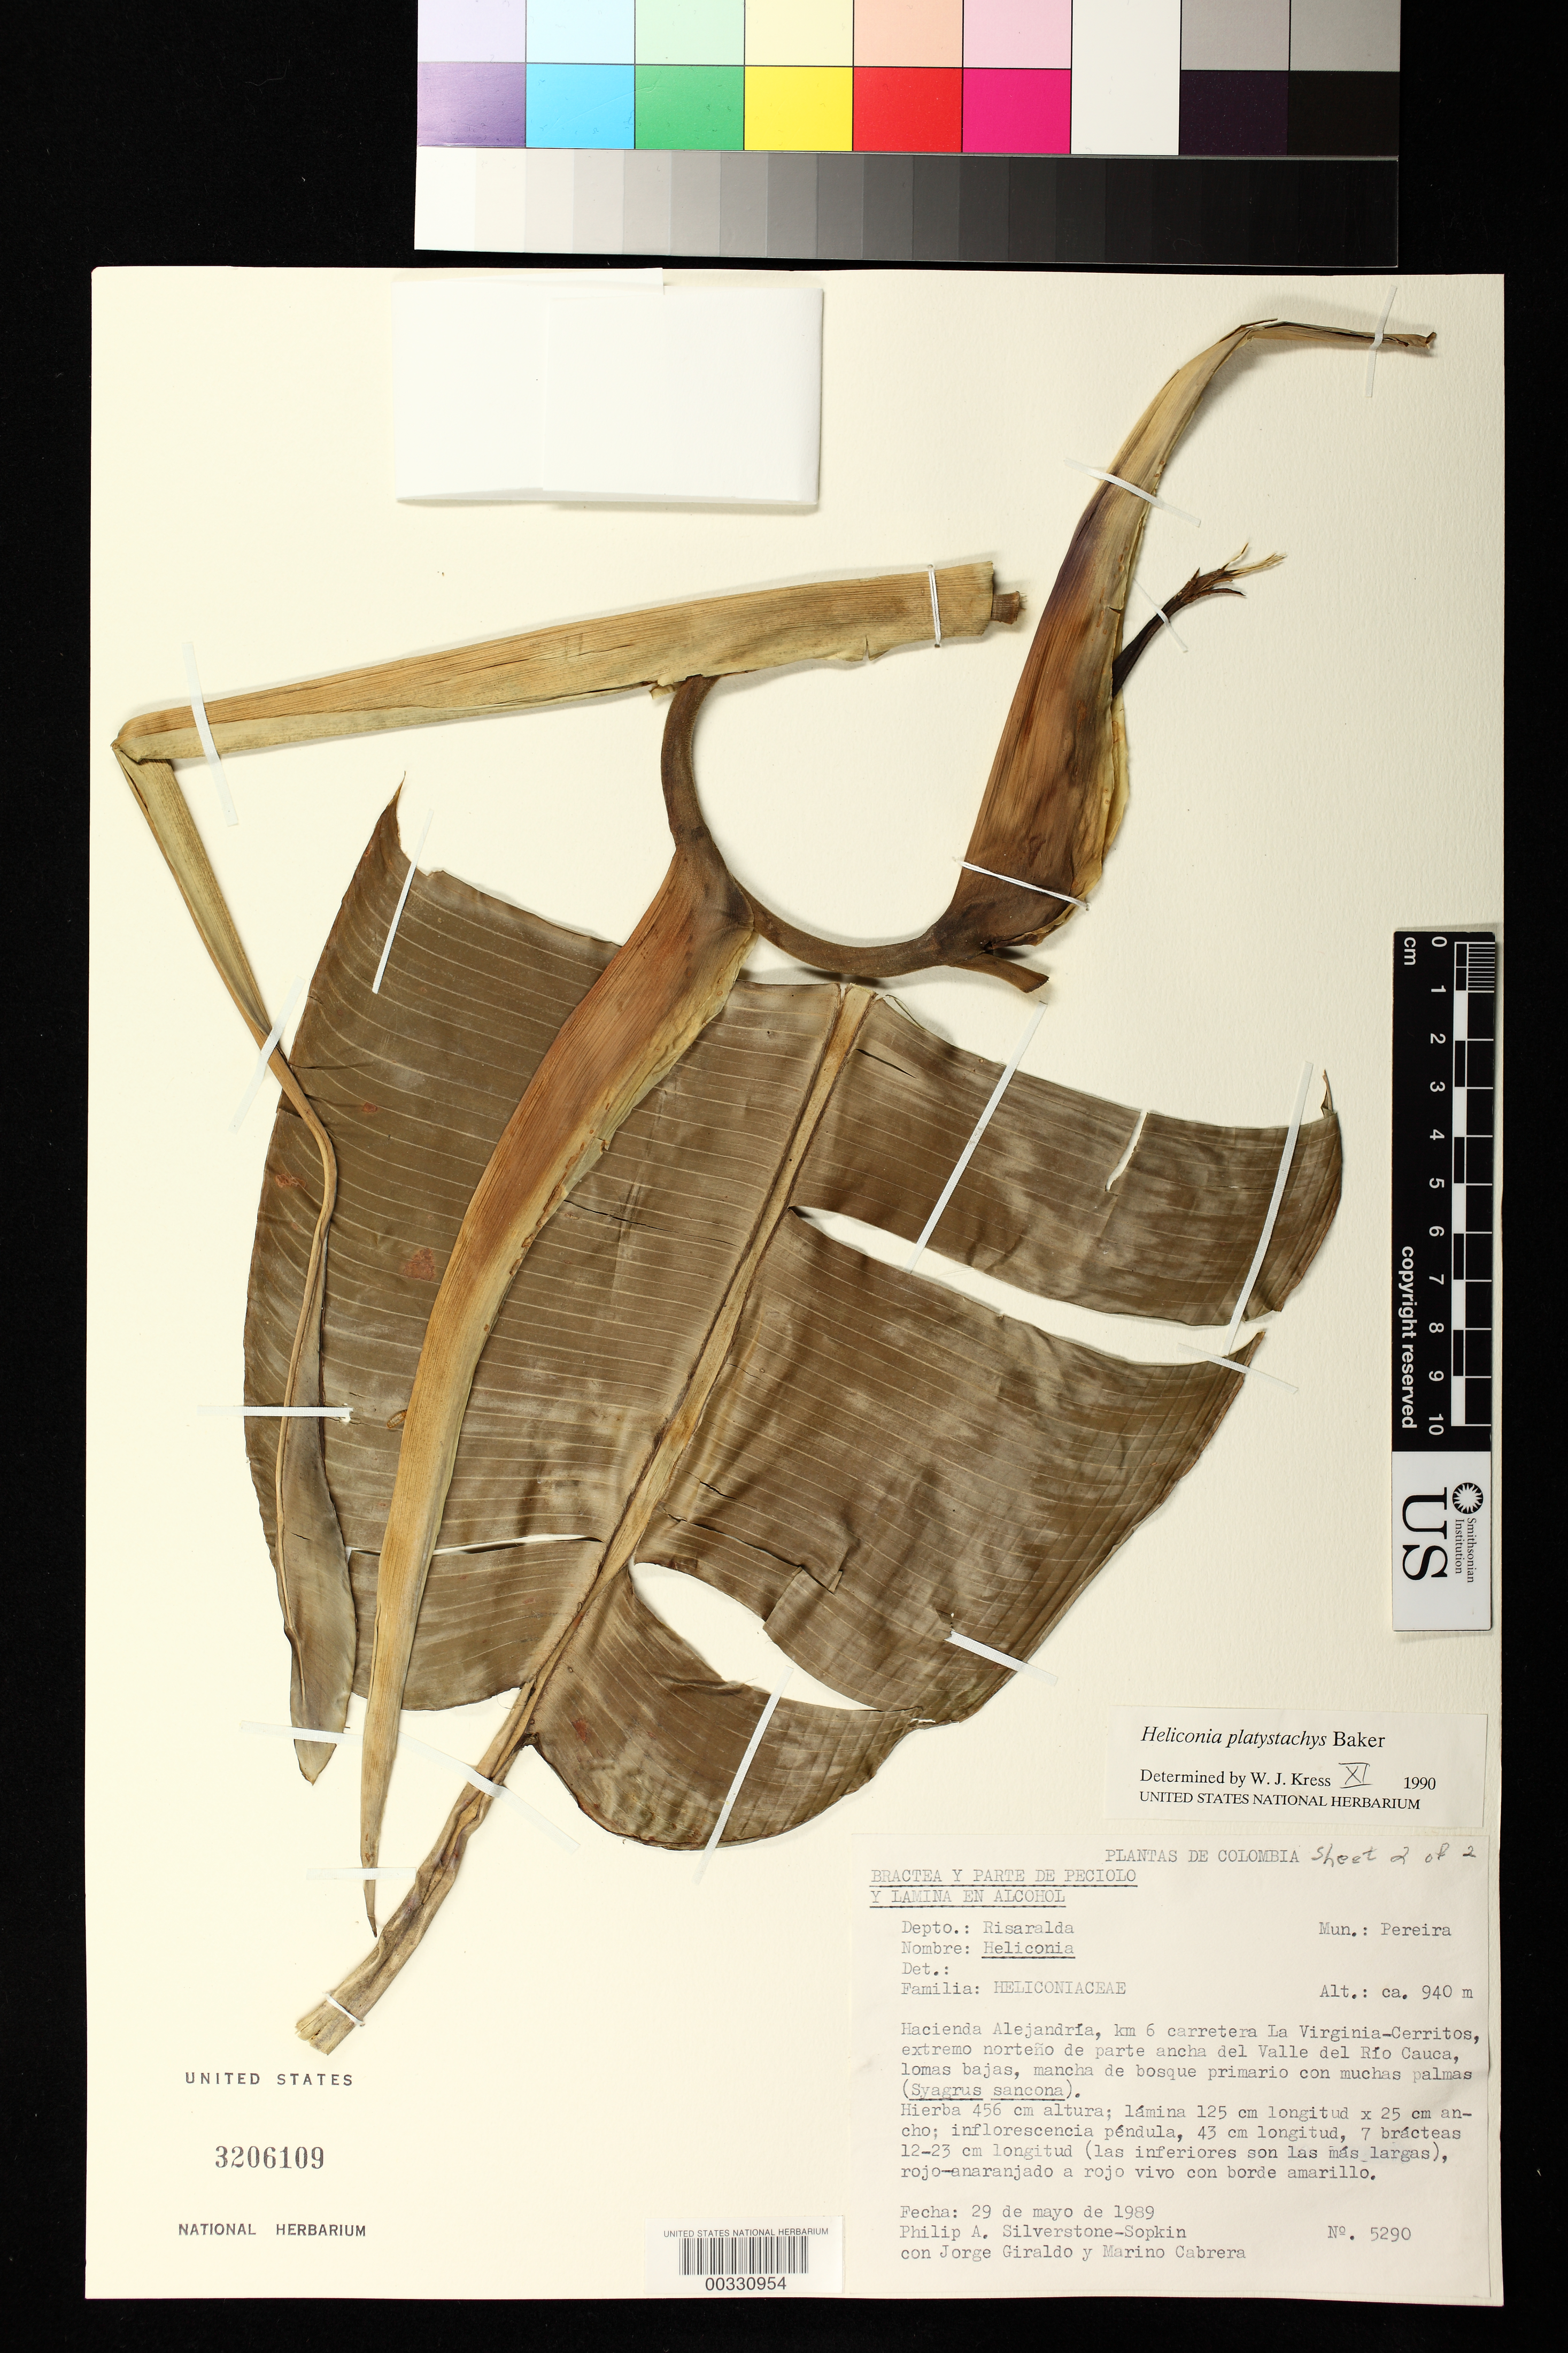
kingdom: Plantae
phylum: Tracheophyta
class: Liliopsida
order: Zingiberales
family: Heliconiaceae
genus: Heliconia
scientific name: Heliconia platystachys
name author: Baker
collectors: P. A. Silverstone-Sopkin, J. Giraldo & M. Cabrera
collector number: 5290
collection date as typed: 29 May 1989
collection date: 1989-05-29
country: Colombia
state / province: Risaralda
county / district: Pereira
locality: Mun of Pereira, Hacienda Alejandria, km 6 la Virginia-Cerritos Highway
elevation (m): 940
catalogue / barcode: US 3206109